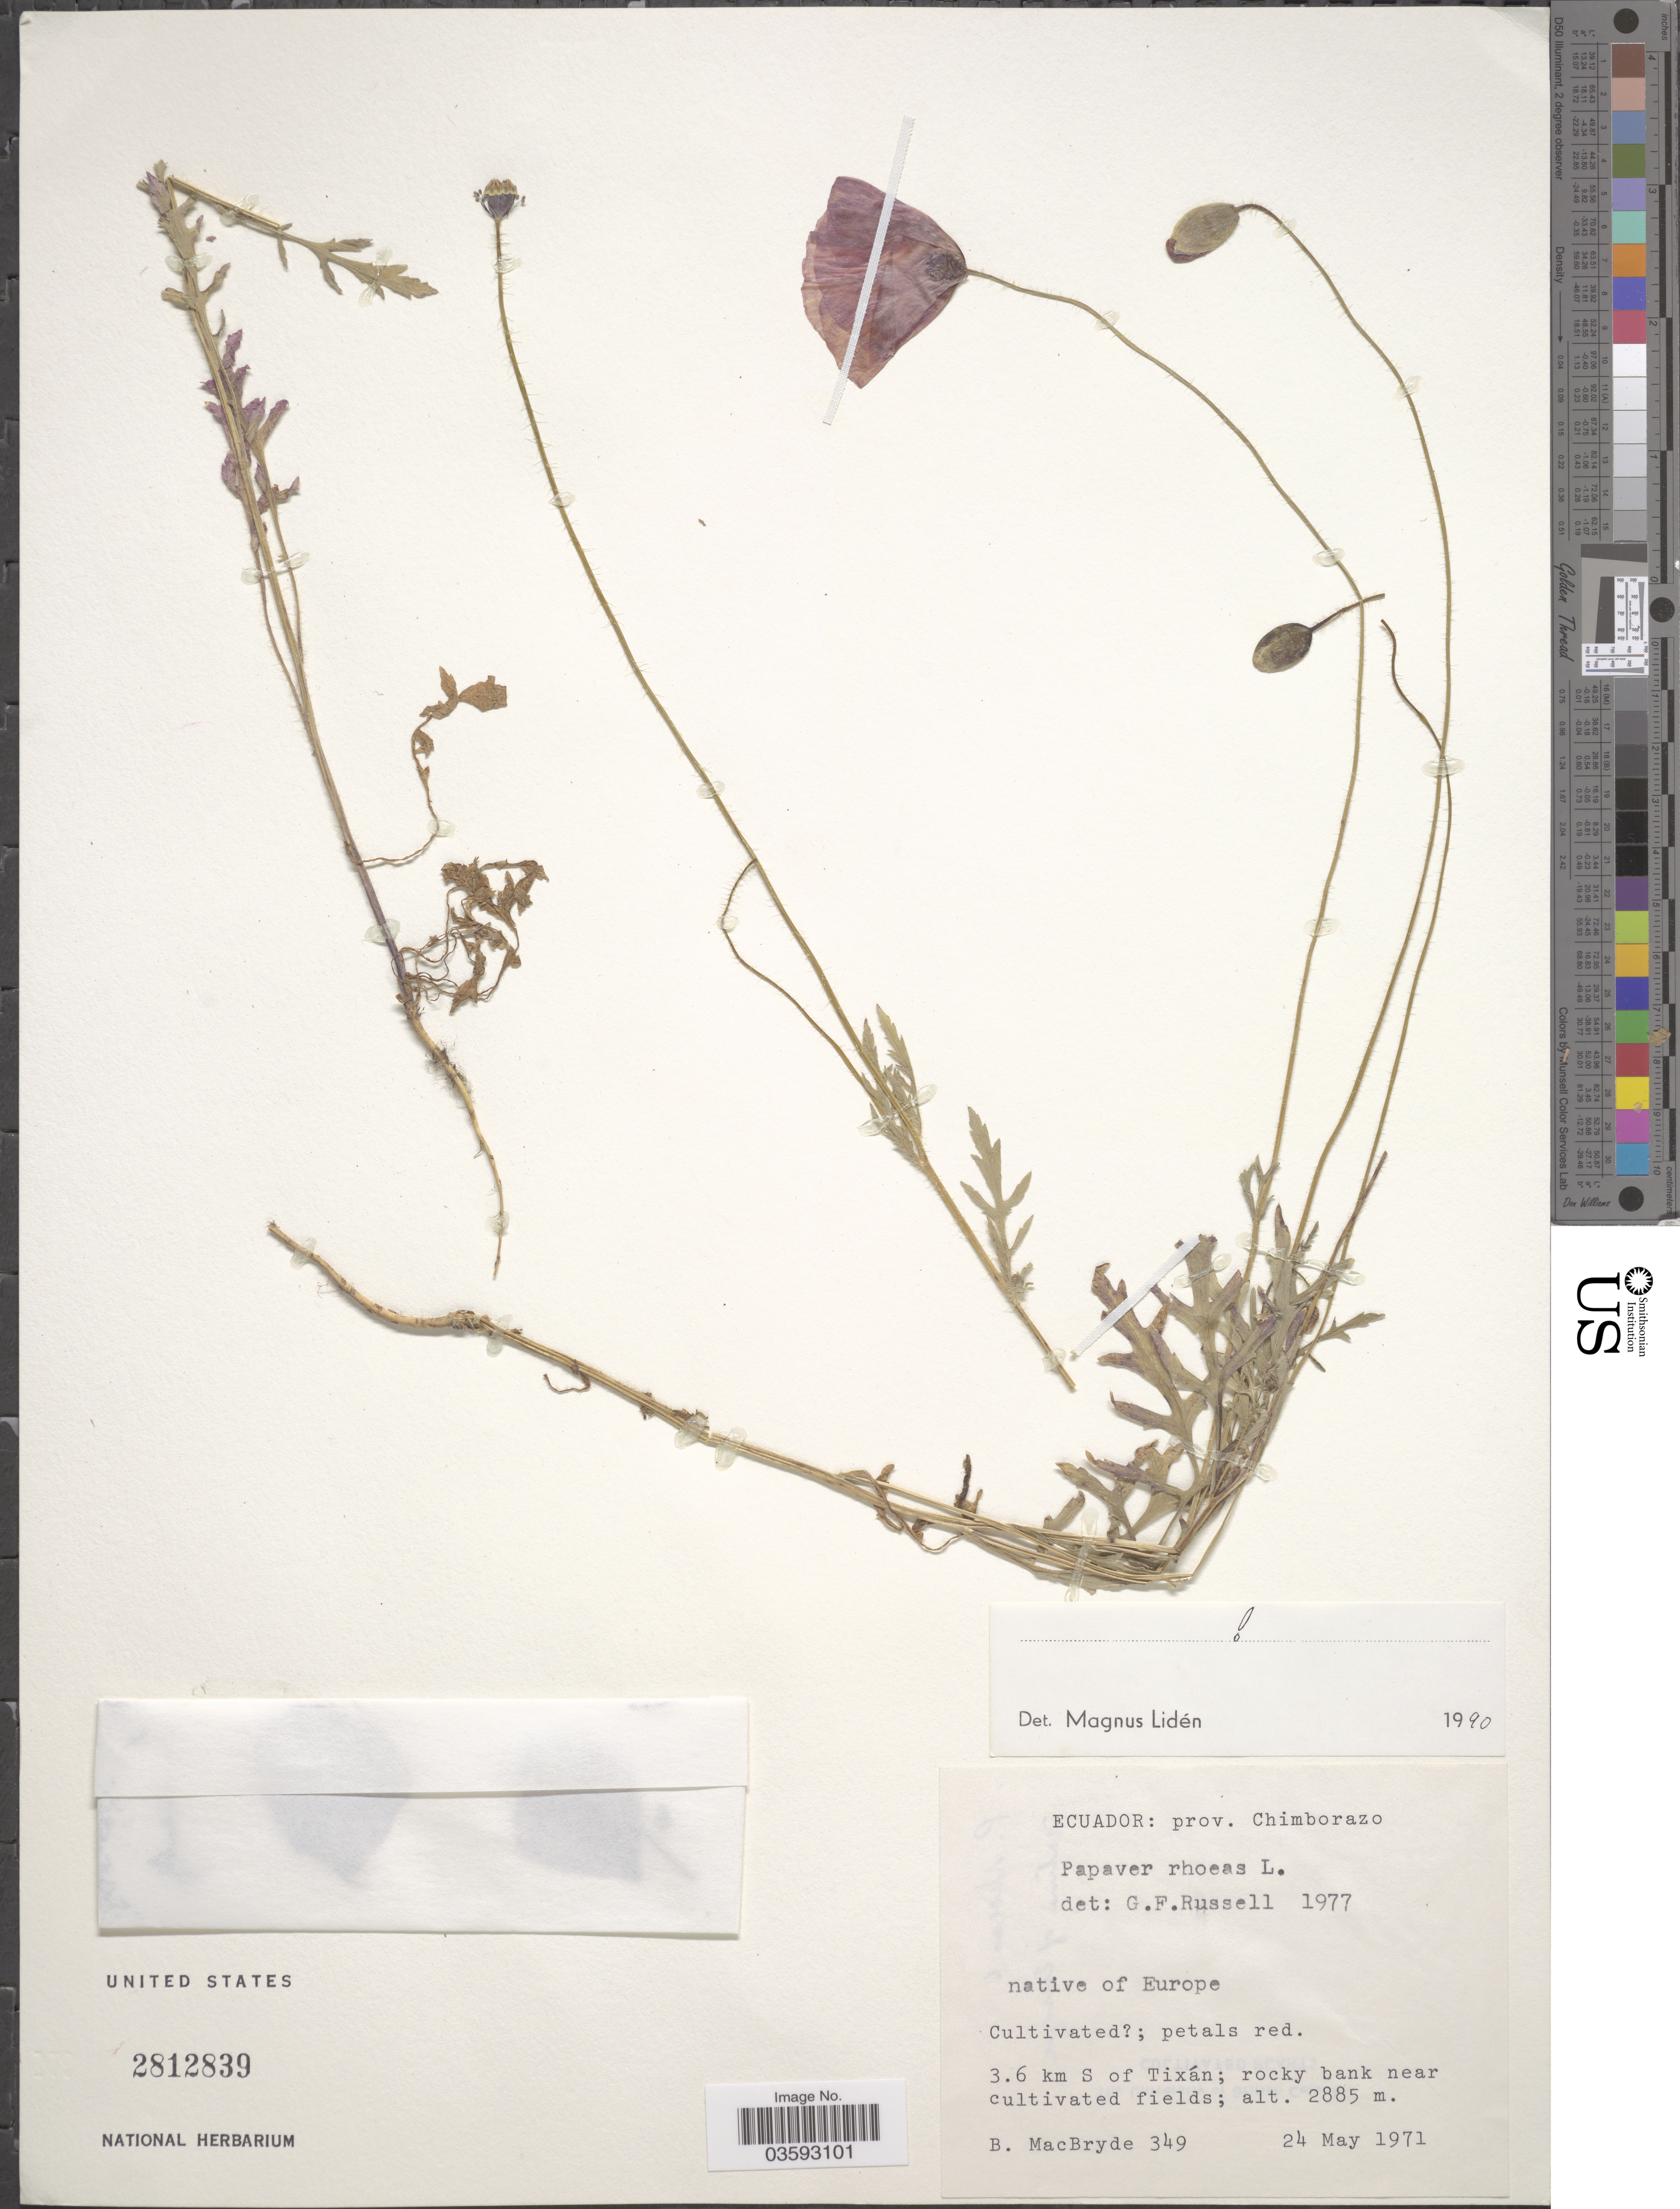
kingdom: Plantae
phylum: Tracheophyta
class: Magnoliopsida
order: Ranunculales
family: Papaveraceae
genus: Papaver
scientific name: Papaver rhoeas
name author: L.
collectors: B. MacBryde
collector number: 349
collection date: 1971-05-24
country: Ecuador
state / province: Chimborazo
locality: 3.6 km S of Tixán; rocky bank near cultivated fields.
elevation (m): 2885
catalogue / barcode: US 2812839